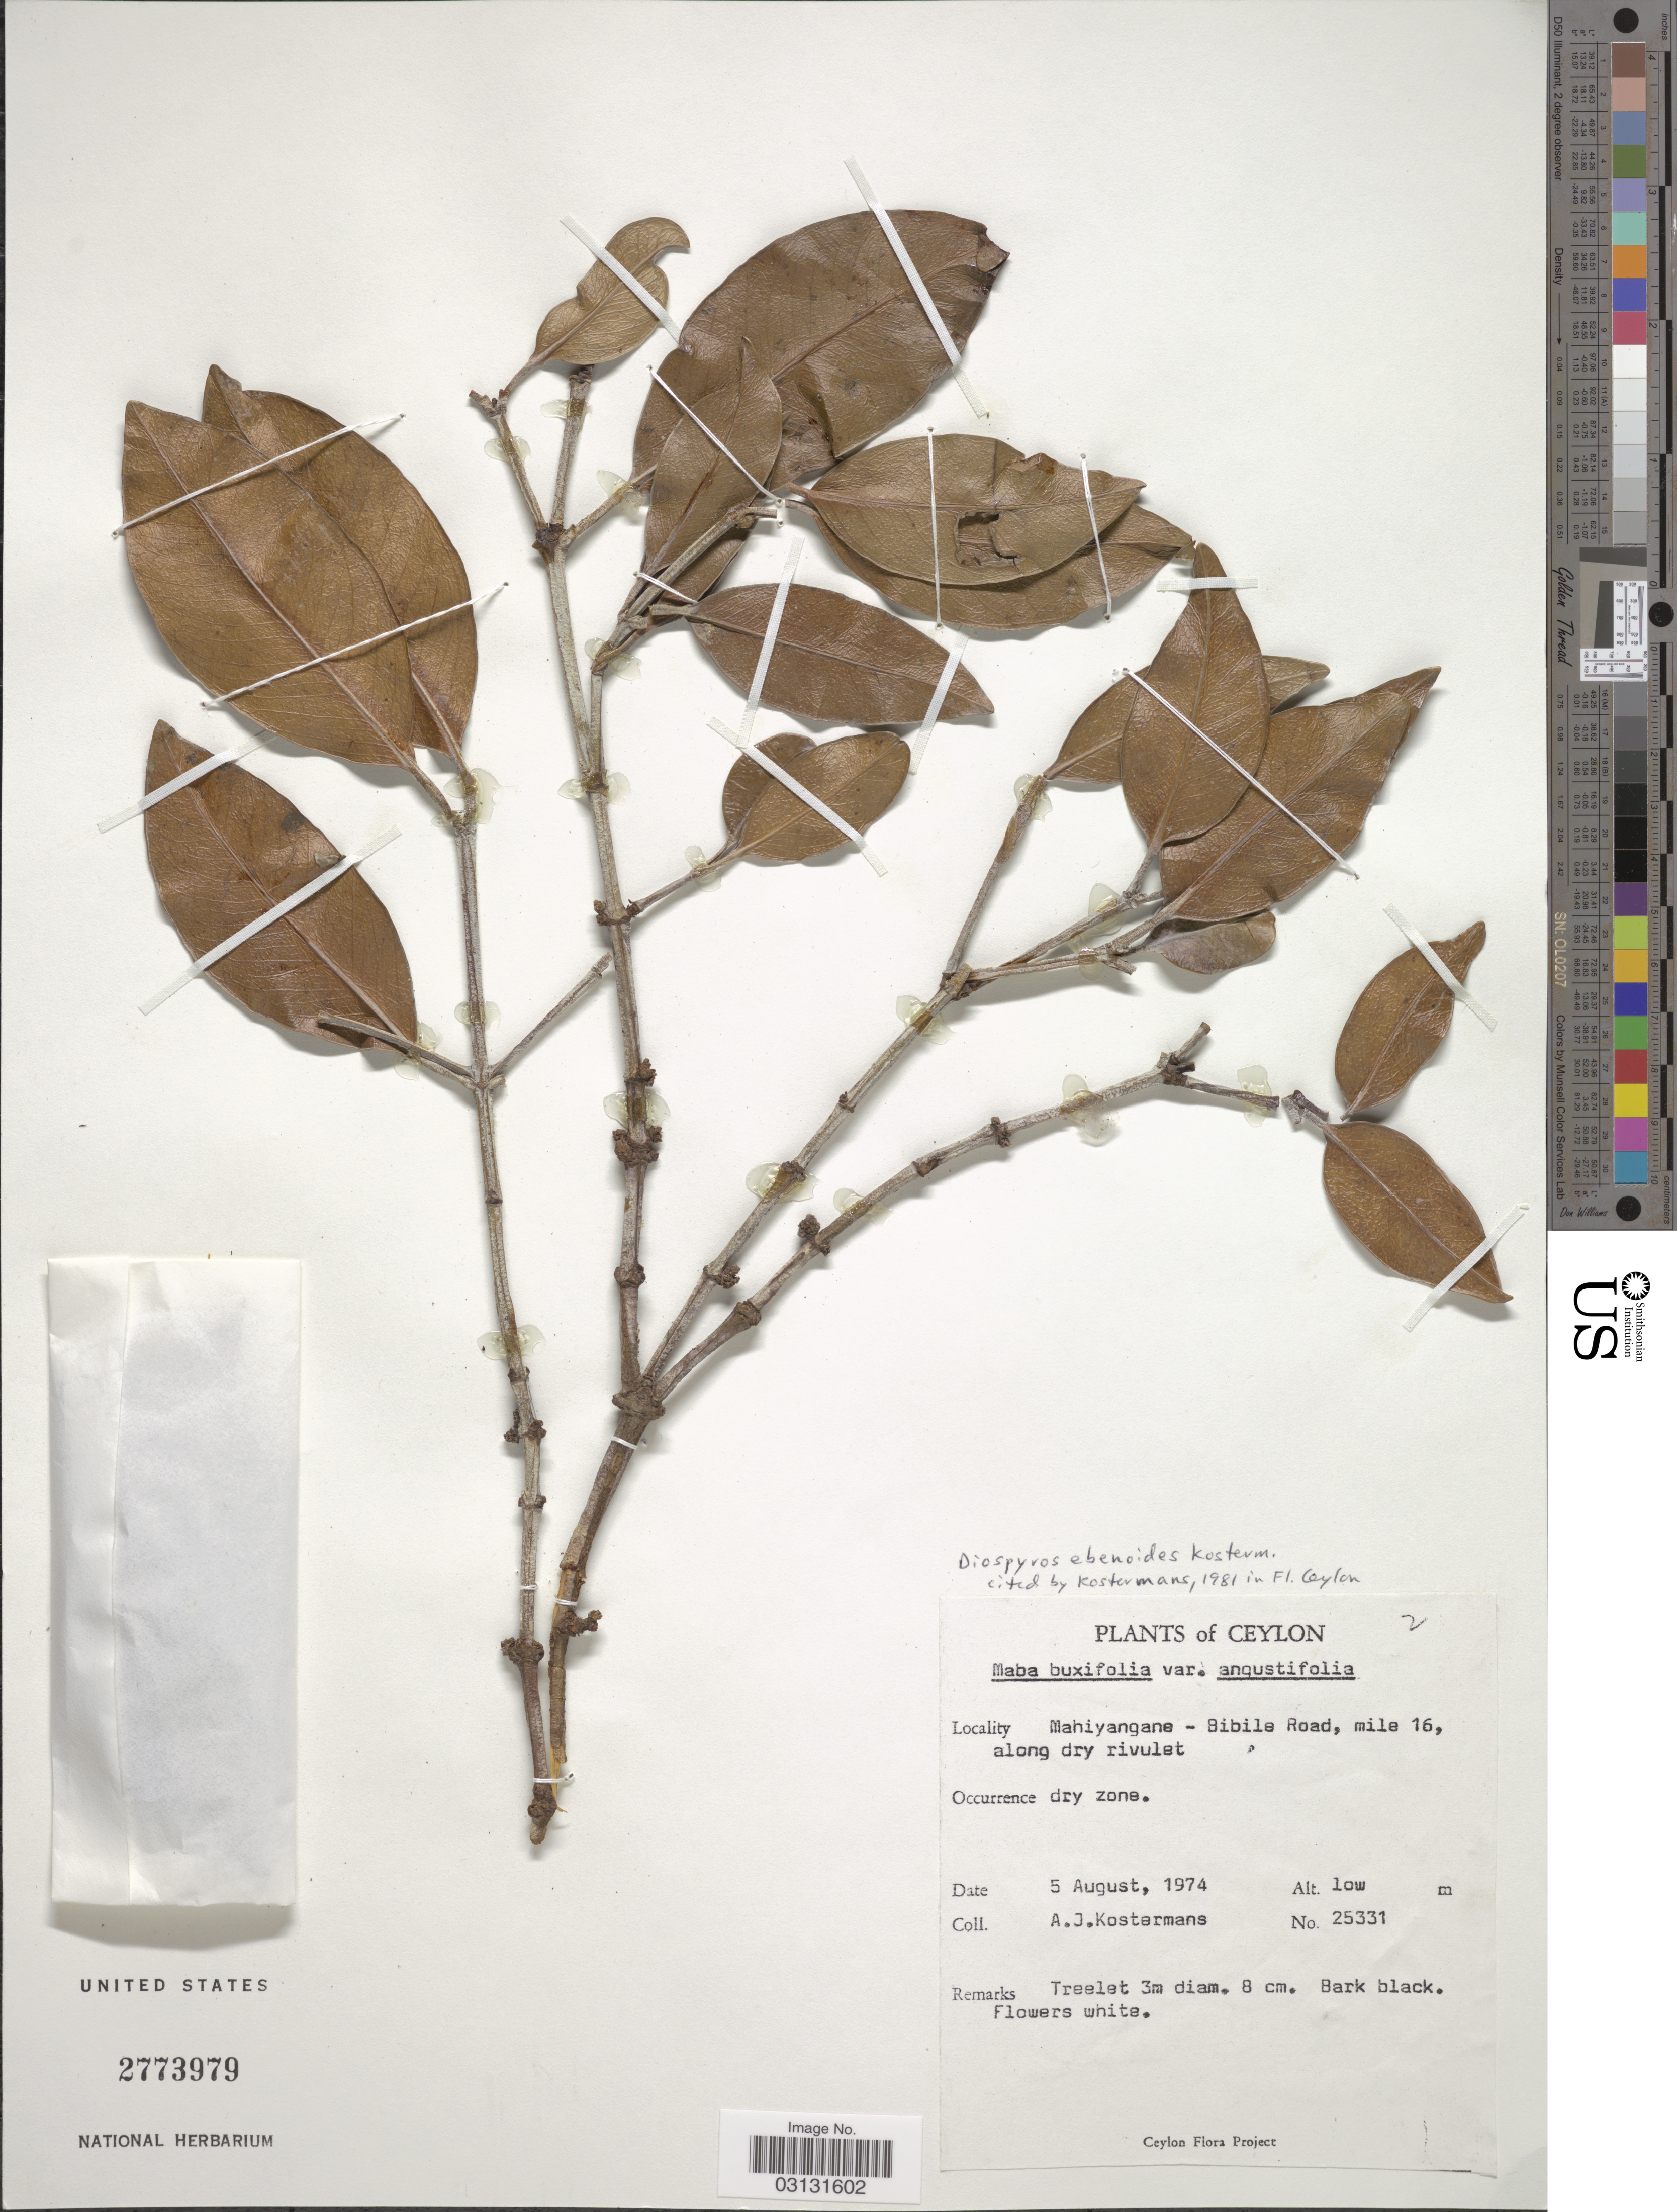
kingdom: Plantae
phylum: Tracheophyta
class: Magnoliopsida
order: Ericales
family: Ebenaceae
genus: Diospyros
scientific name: Diospyros ebenoides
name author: Kosterm.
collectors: A. J. G. Kostermans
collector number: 25331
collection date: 1974-08-05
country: Sri Lanka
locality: Ceylon. Mahiyangane - Bibile Road, mile 16, along dry rivulet.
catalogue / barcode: US 2773979